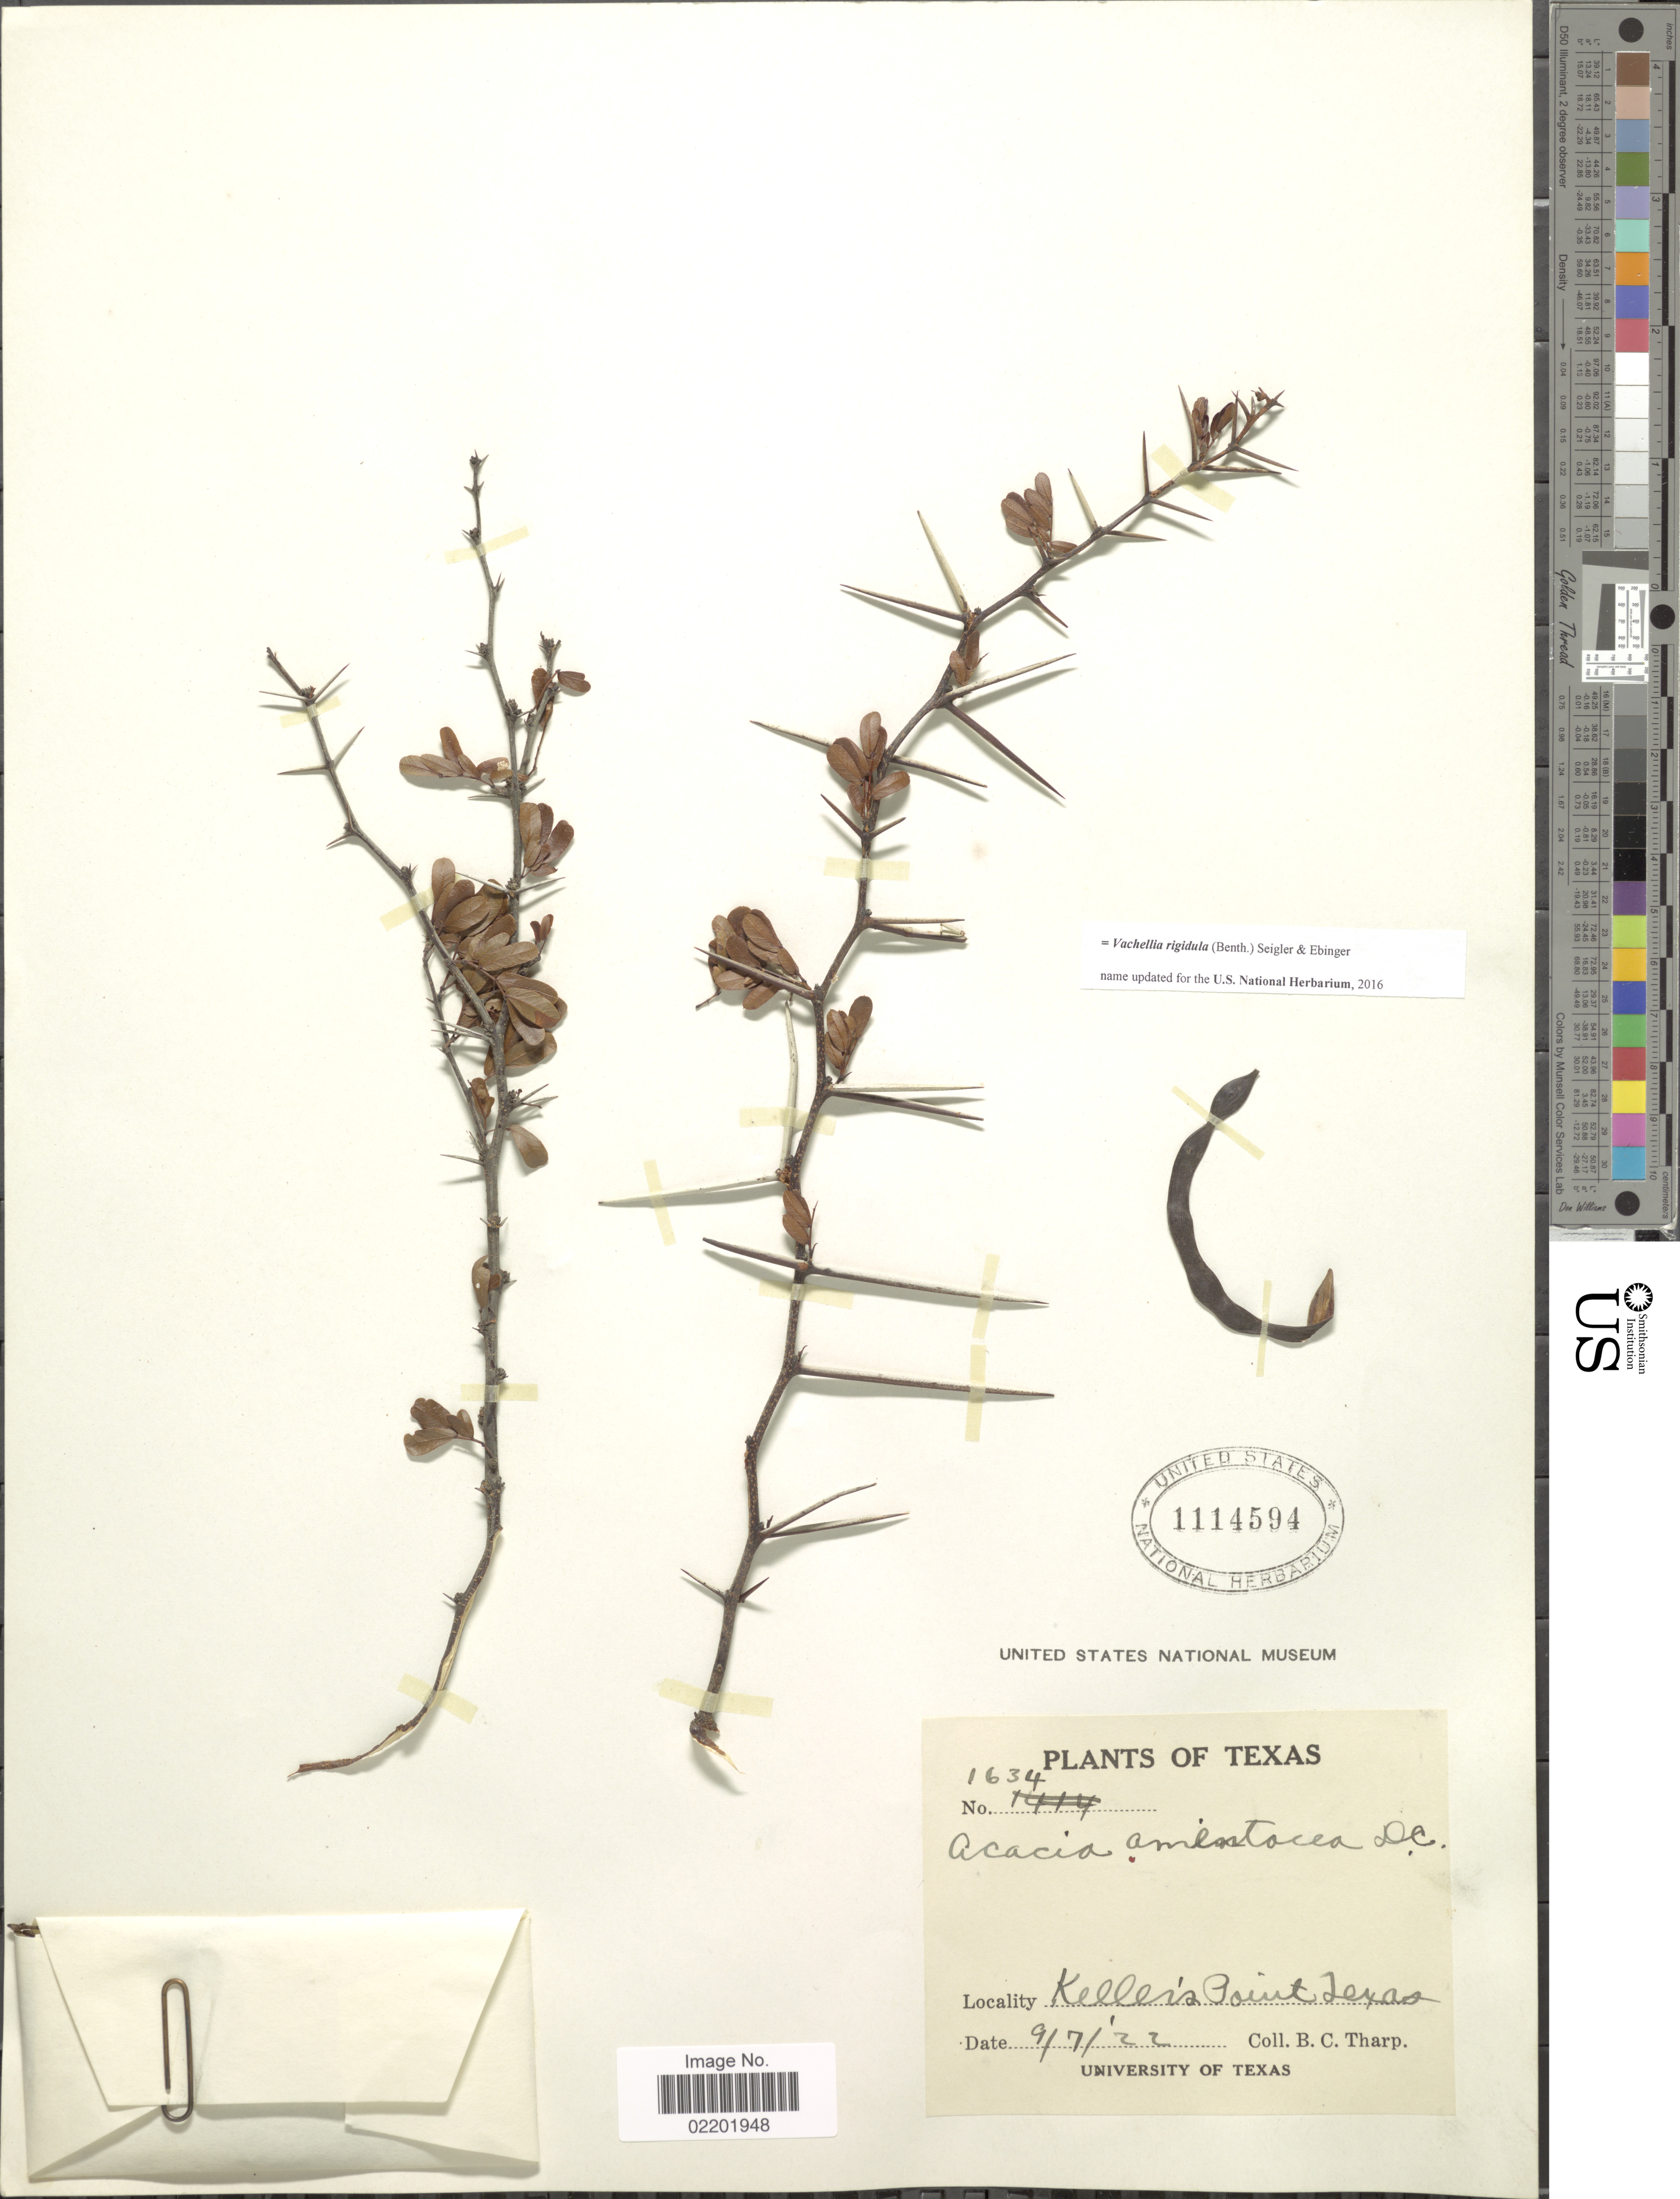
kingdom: Plantae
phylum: Tracheophyta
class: Magnoliopsida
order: Fabales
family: Fabaceae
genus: Vachellia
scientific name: Vachellia rigidula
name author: (Benth.) Seigler & Ebinger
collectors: B. C. Tharp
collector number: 1634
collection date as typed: Transcribed d/m/y: 7/9/22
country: United States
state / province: Texas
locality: Keller's Point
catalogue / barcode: US 1114594